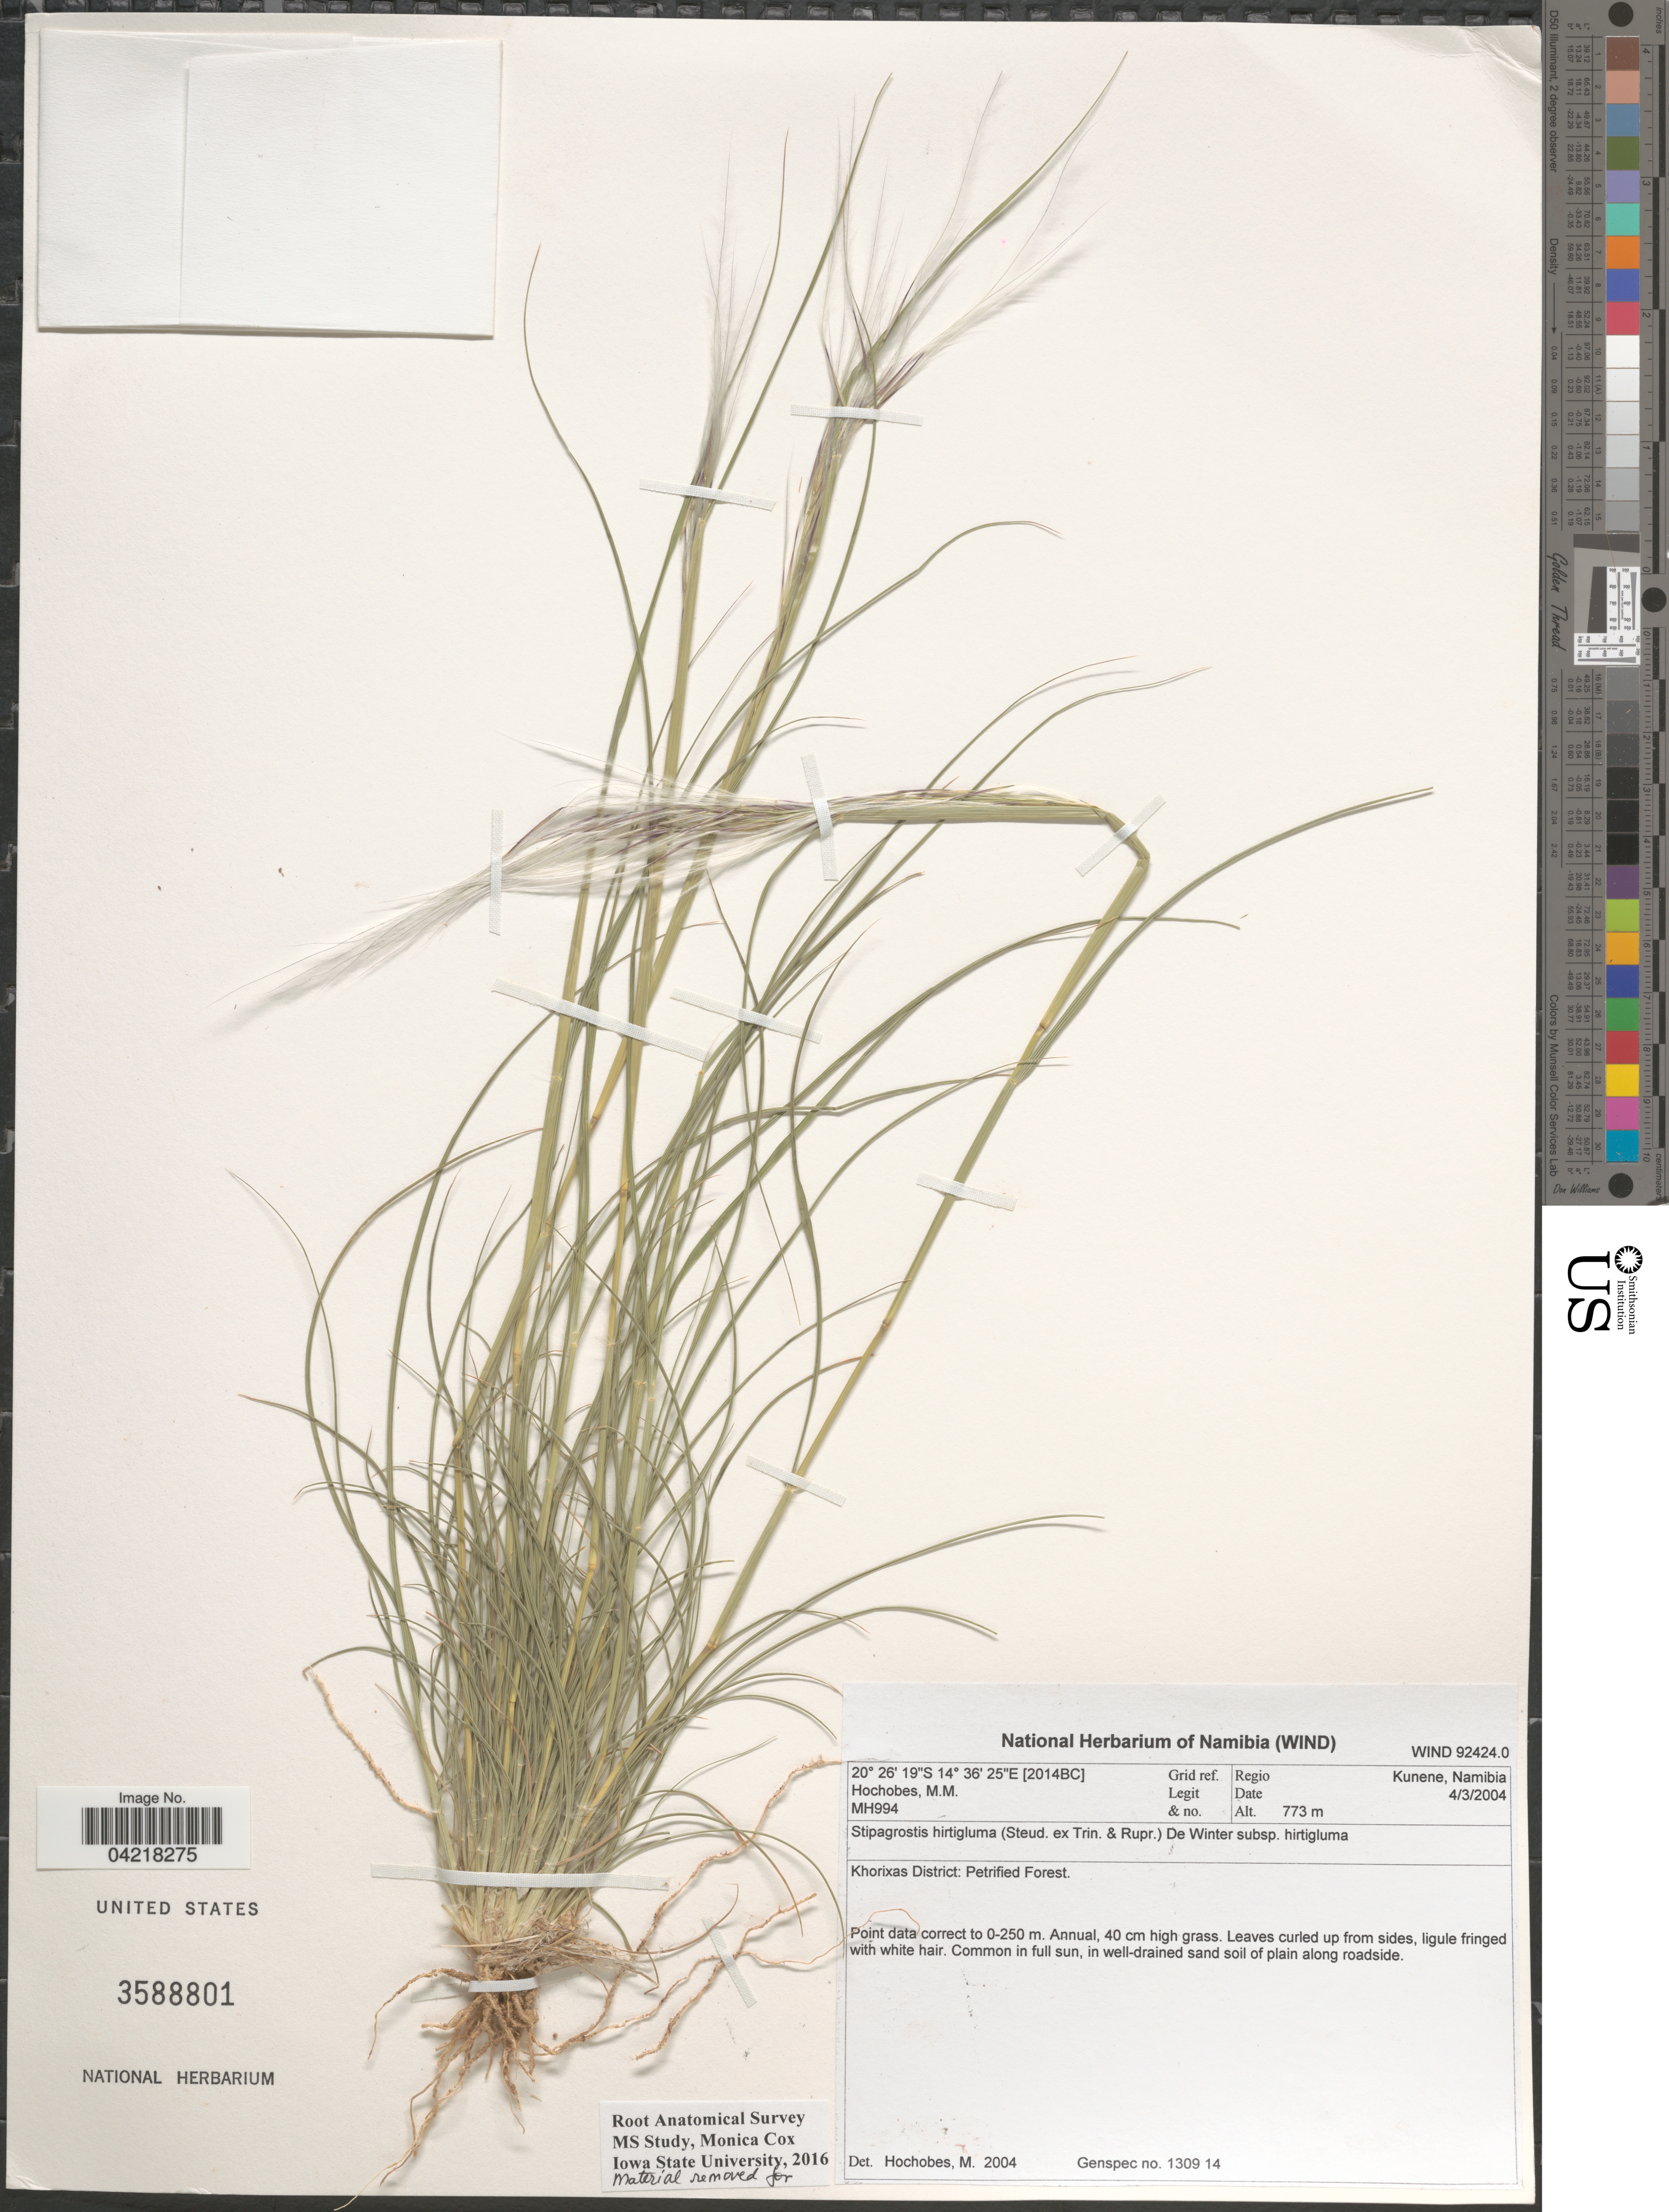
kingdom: Plantae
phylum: Tracheophyta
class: Liliopsida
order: Poales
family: Poaceae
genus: Stipagrostis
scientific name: Stipagrostis hirtigluma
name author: (Steud. ex Trin. & Rupr.) De Winter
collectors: M. Hochobes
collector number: MH994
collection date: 2004-03-04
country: Namibia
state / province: Kunene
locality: Khorixas District: Petrified Forest. [2014BC]. Regio Kunene, Namibia.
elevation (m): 773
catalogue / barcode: US 3588801